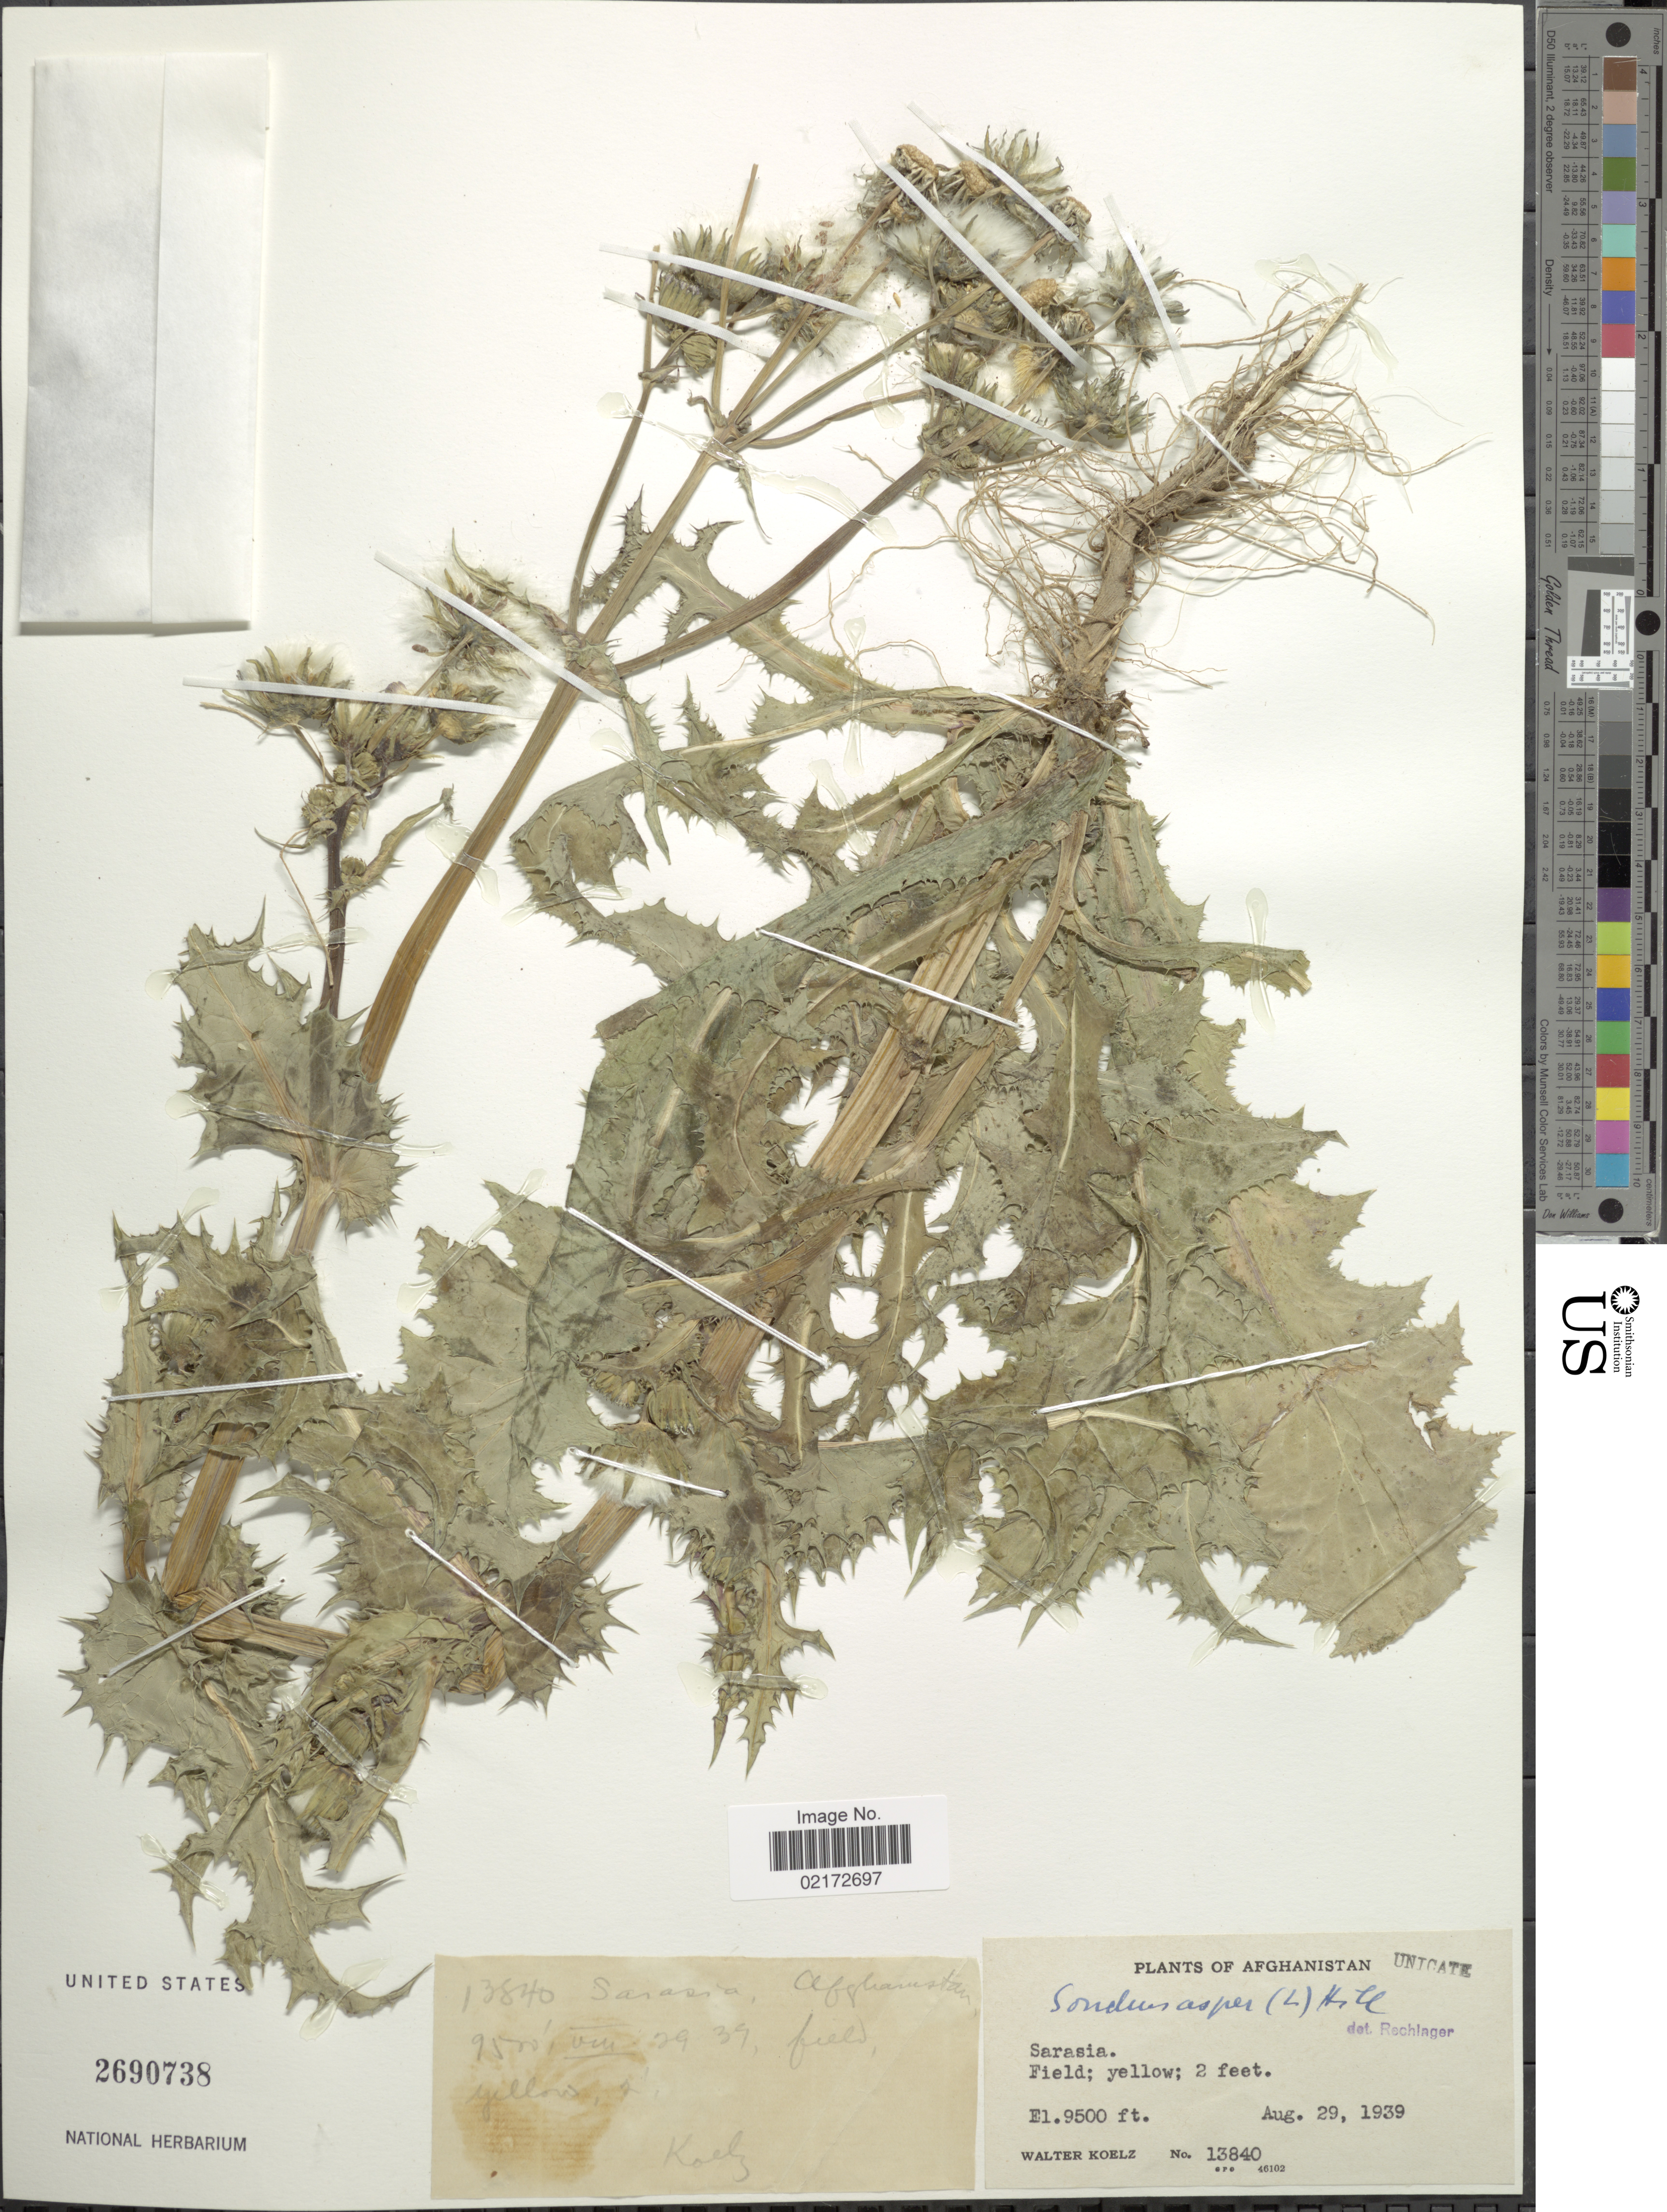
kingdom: Plantae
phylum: Tracheophyta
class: Magnoliopsida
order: Asterales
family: Asteraceae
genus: Sonchus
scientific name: Sonchus asper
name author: (L.) Hill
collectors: W. N. Koelz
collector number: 13840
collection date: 1939-08-29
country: Afghanistan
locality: Sarasia.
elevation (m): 2896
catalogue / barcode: US 2690738